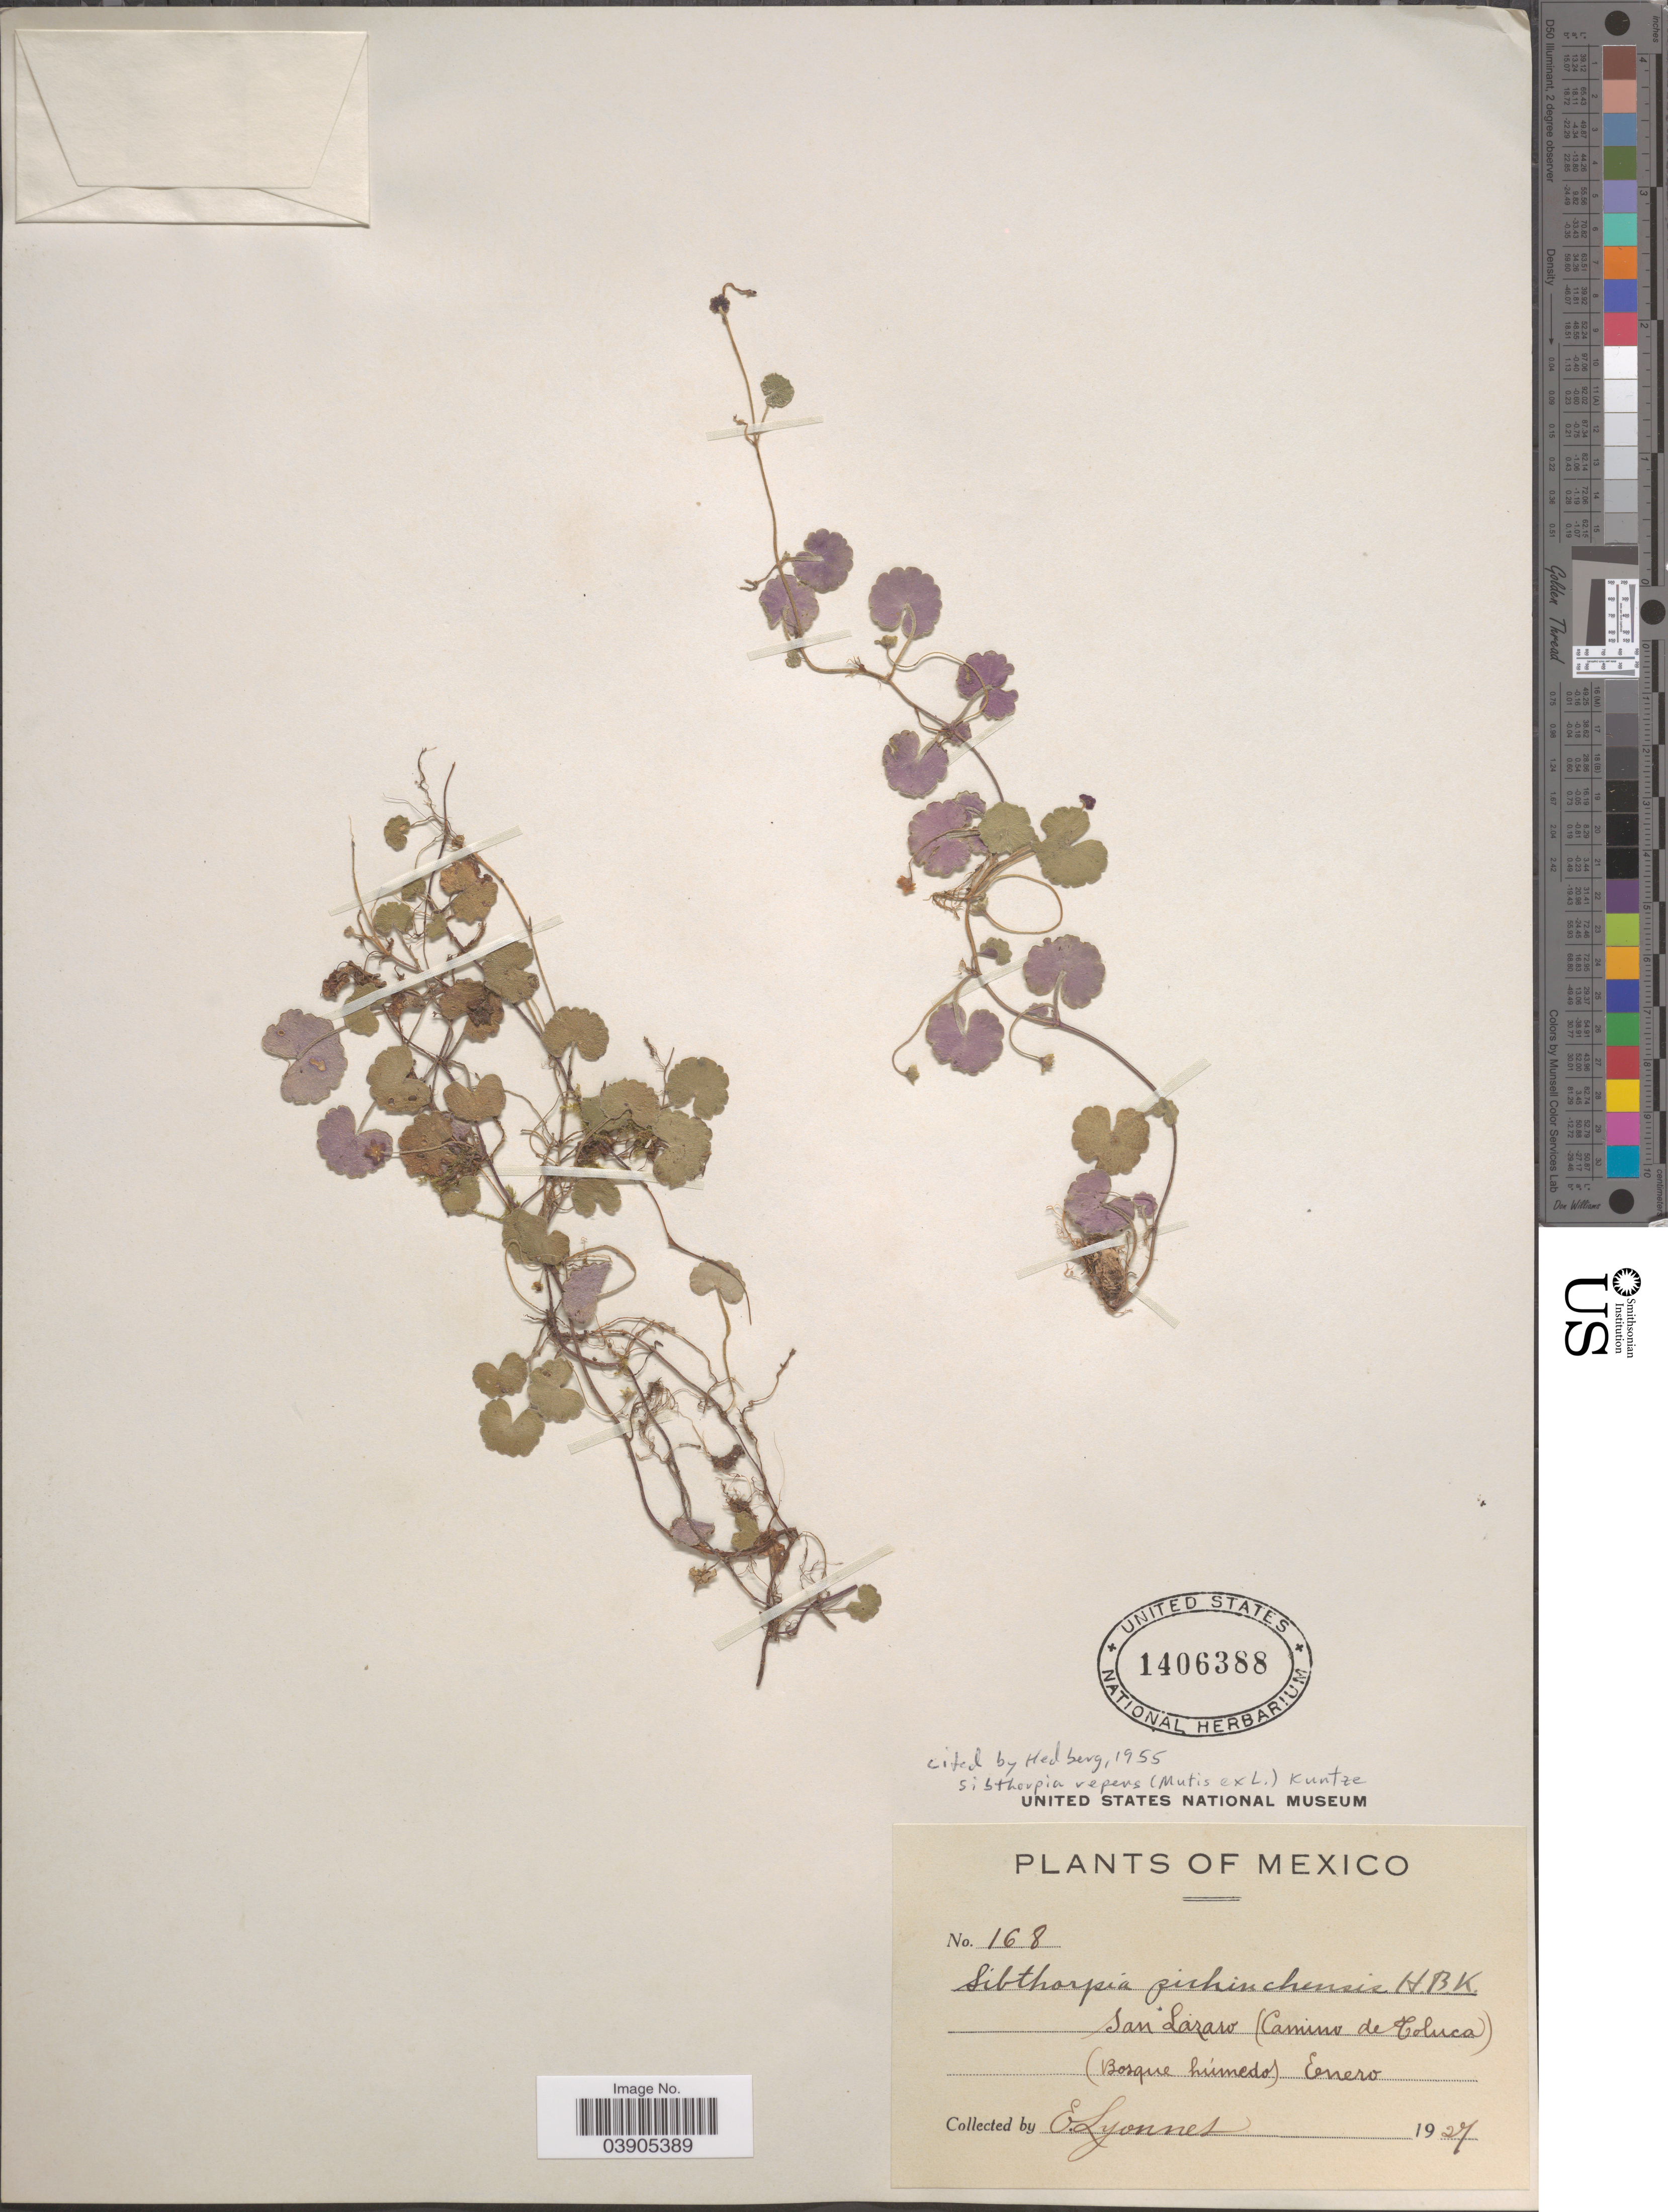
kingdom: Plantae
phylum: Tracheophyta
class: Magnoliopsida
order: Lamiales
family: Plantaginaceae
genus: Sibthorpia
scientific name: Sibthorpia repens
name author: (L.) Kuntze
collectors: E. Lyonnet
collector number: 168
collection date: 1927-01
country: Mexico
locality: San Lazaro (Camino de Toluca) (Bosque Húmedo).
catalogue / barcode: US 1406388